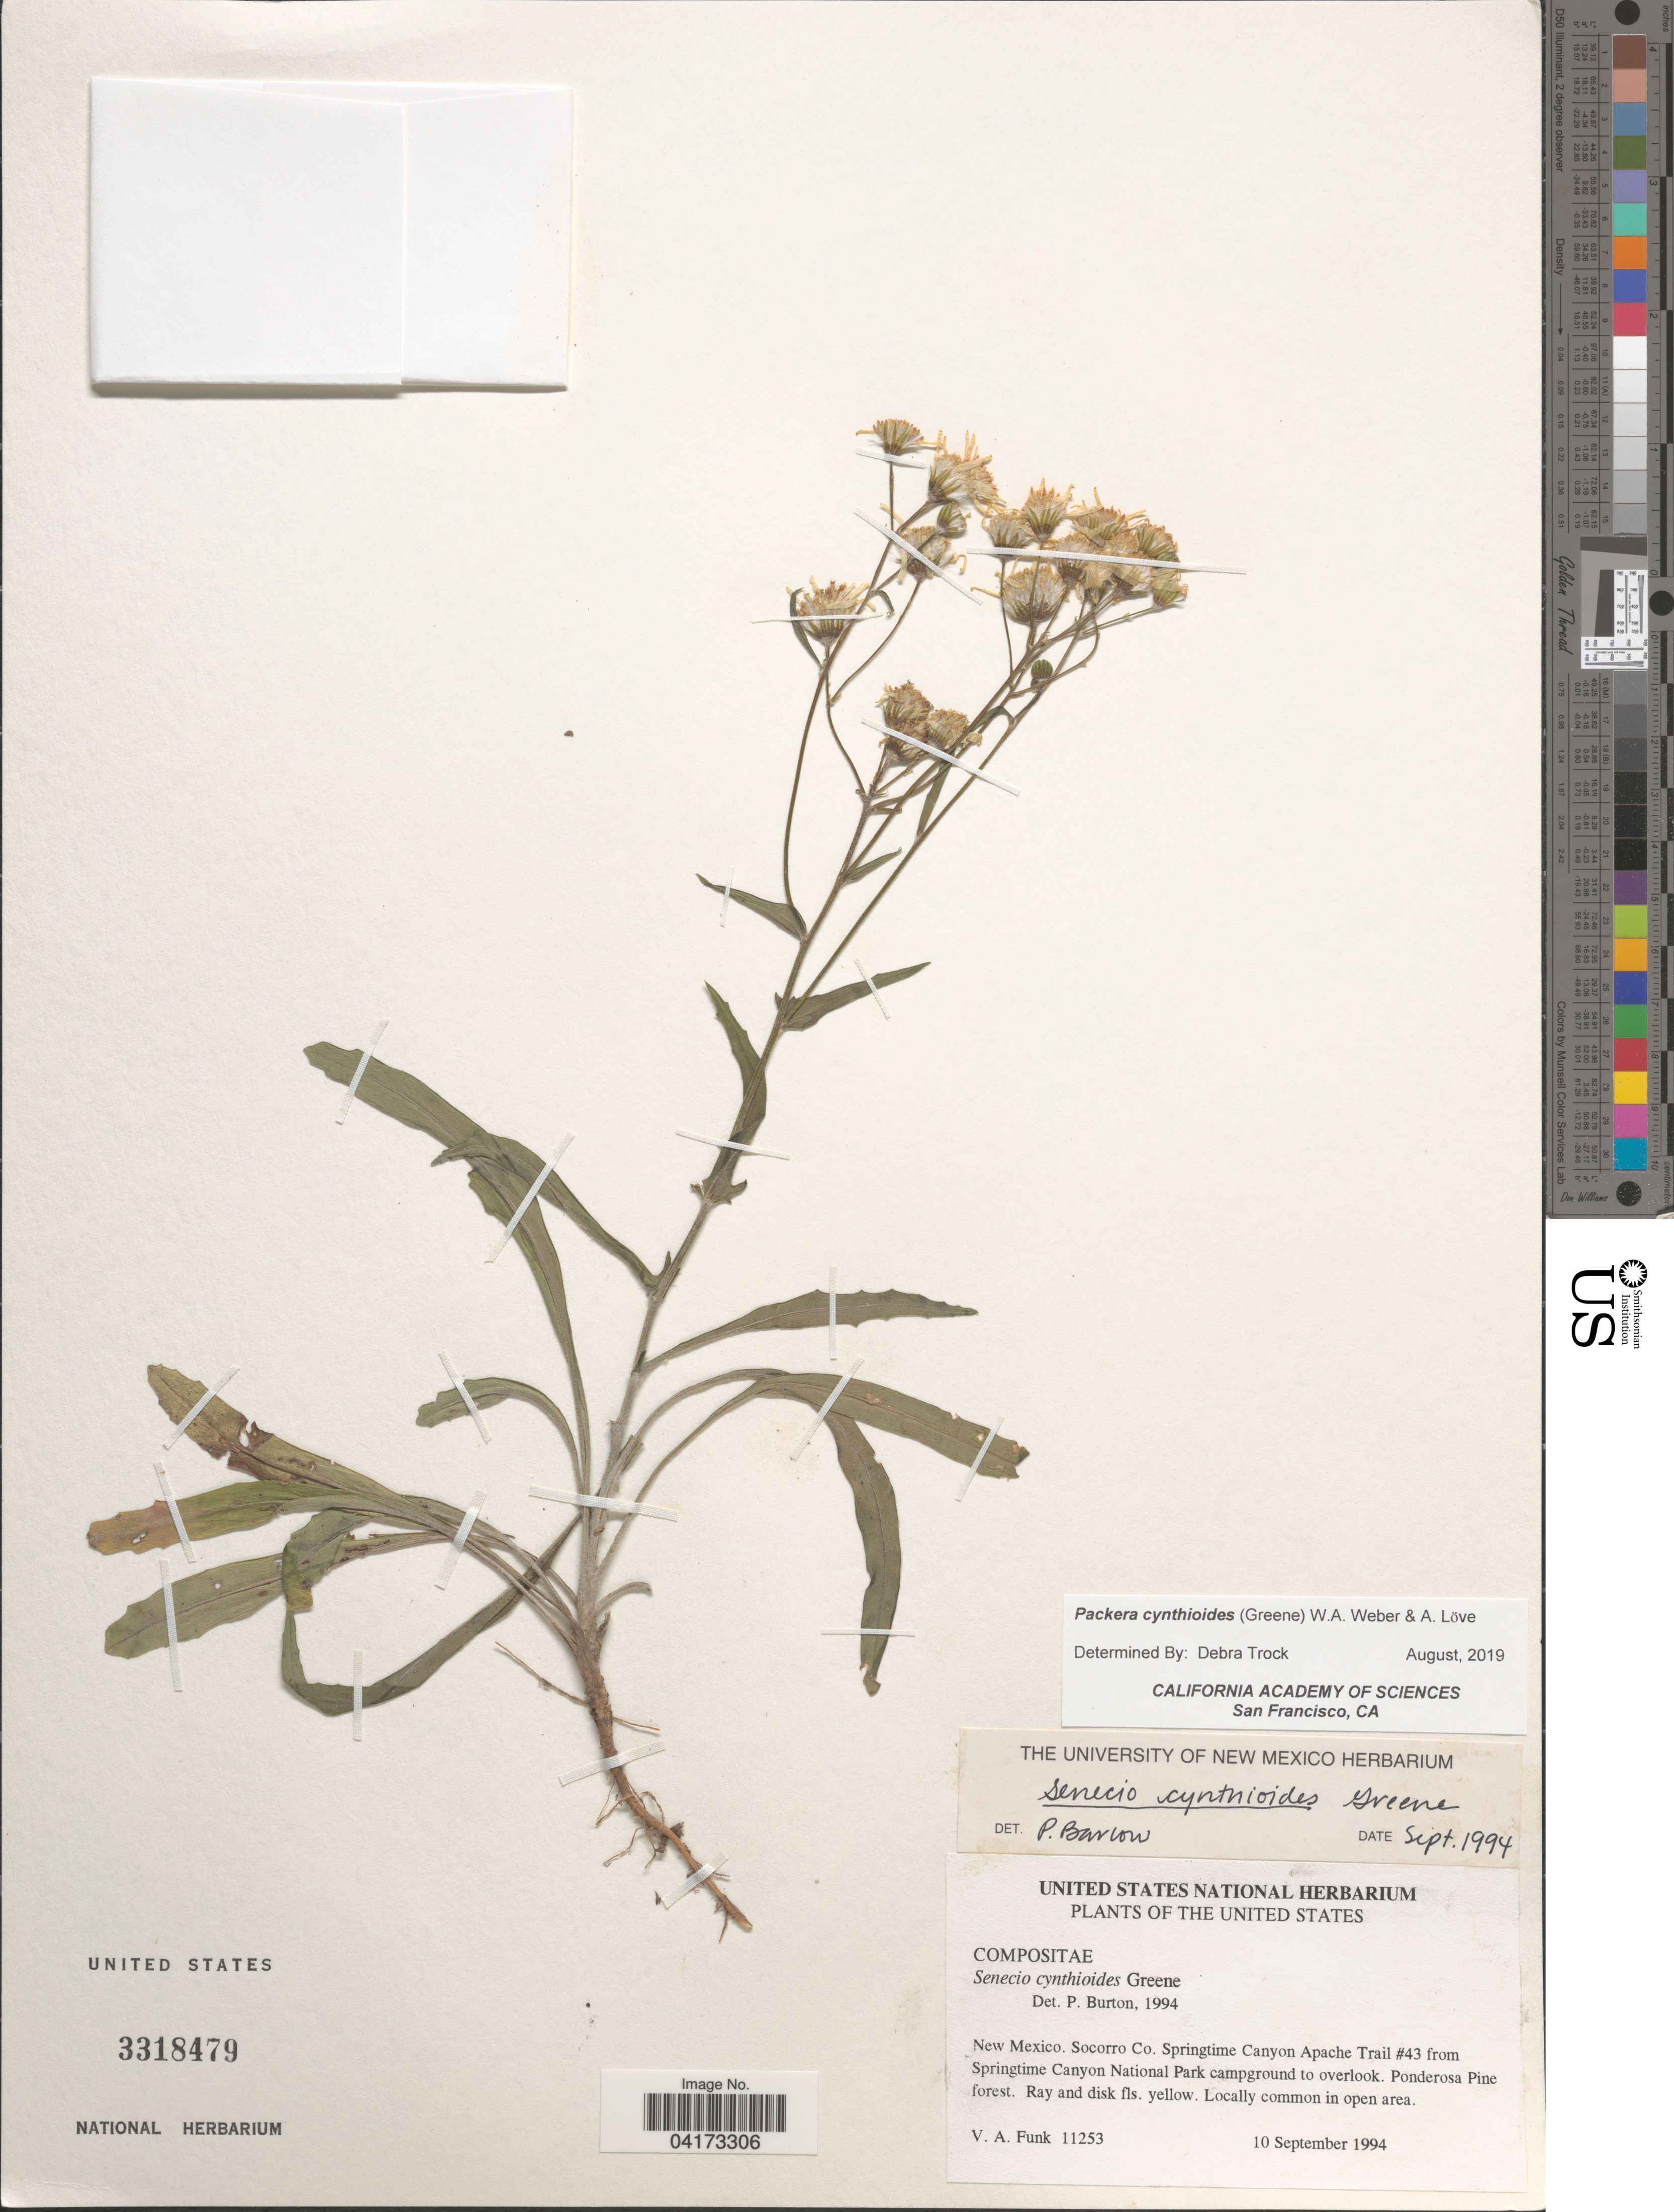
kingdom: Plantae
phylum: Tracheophyta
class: Magnoliopsida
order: Asterales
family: Asteraceae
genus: Packera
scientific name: Packera cynthioides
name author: (Greene) W.A. Weber & Á. Löve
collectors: V. Funk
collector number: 11253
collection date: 1994-09-10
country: United States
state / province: New Mexico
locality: Socorro Co. Springtime Canyon Apache Trail #43 from Springtime Canyon National Park campground to overlook.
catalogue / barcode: US 3318479